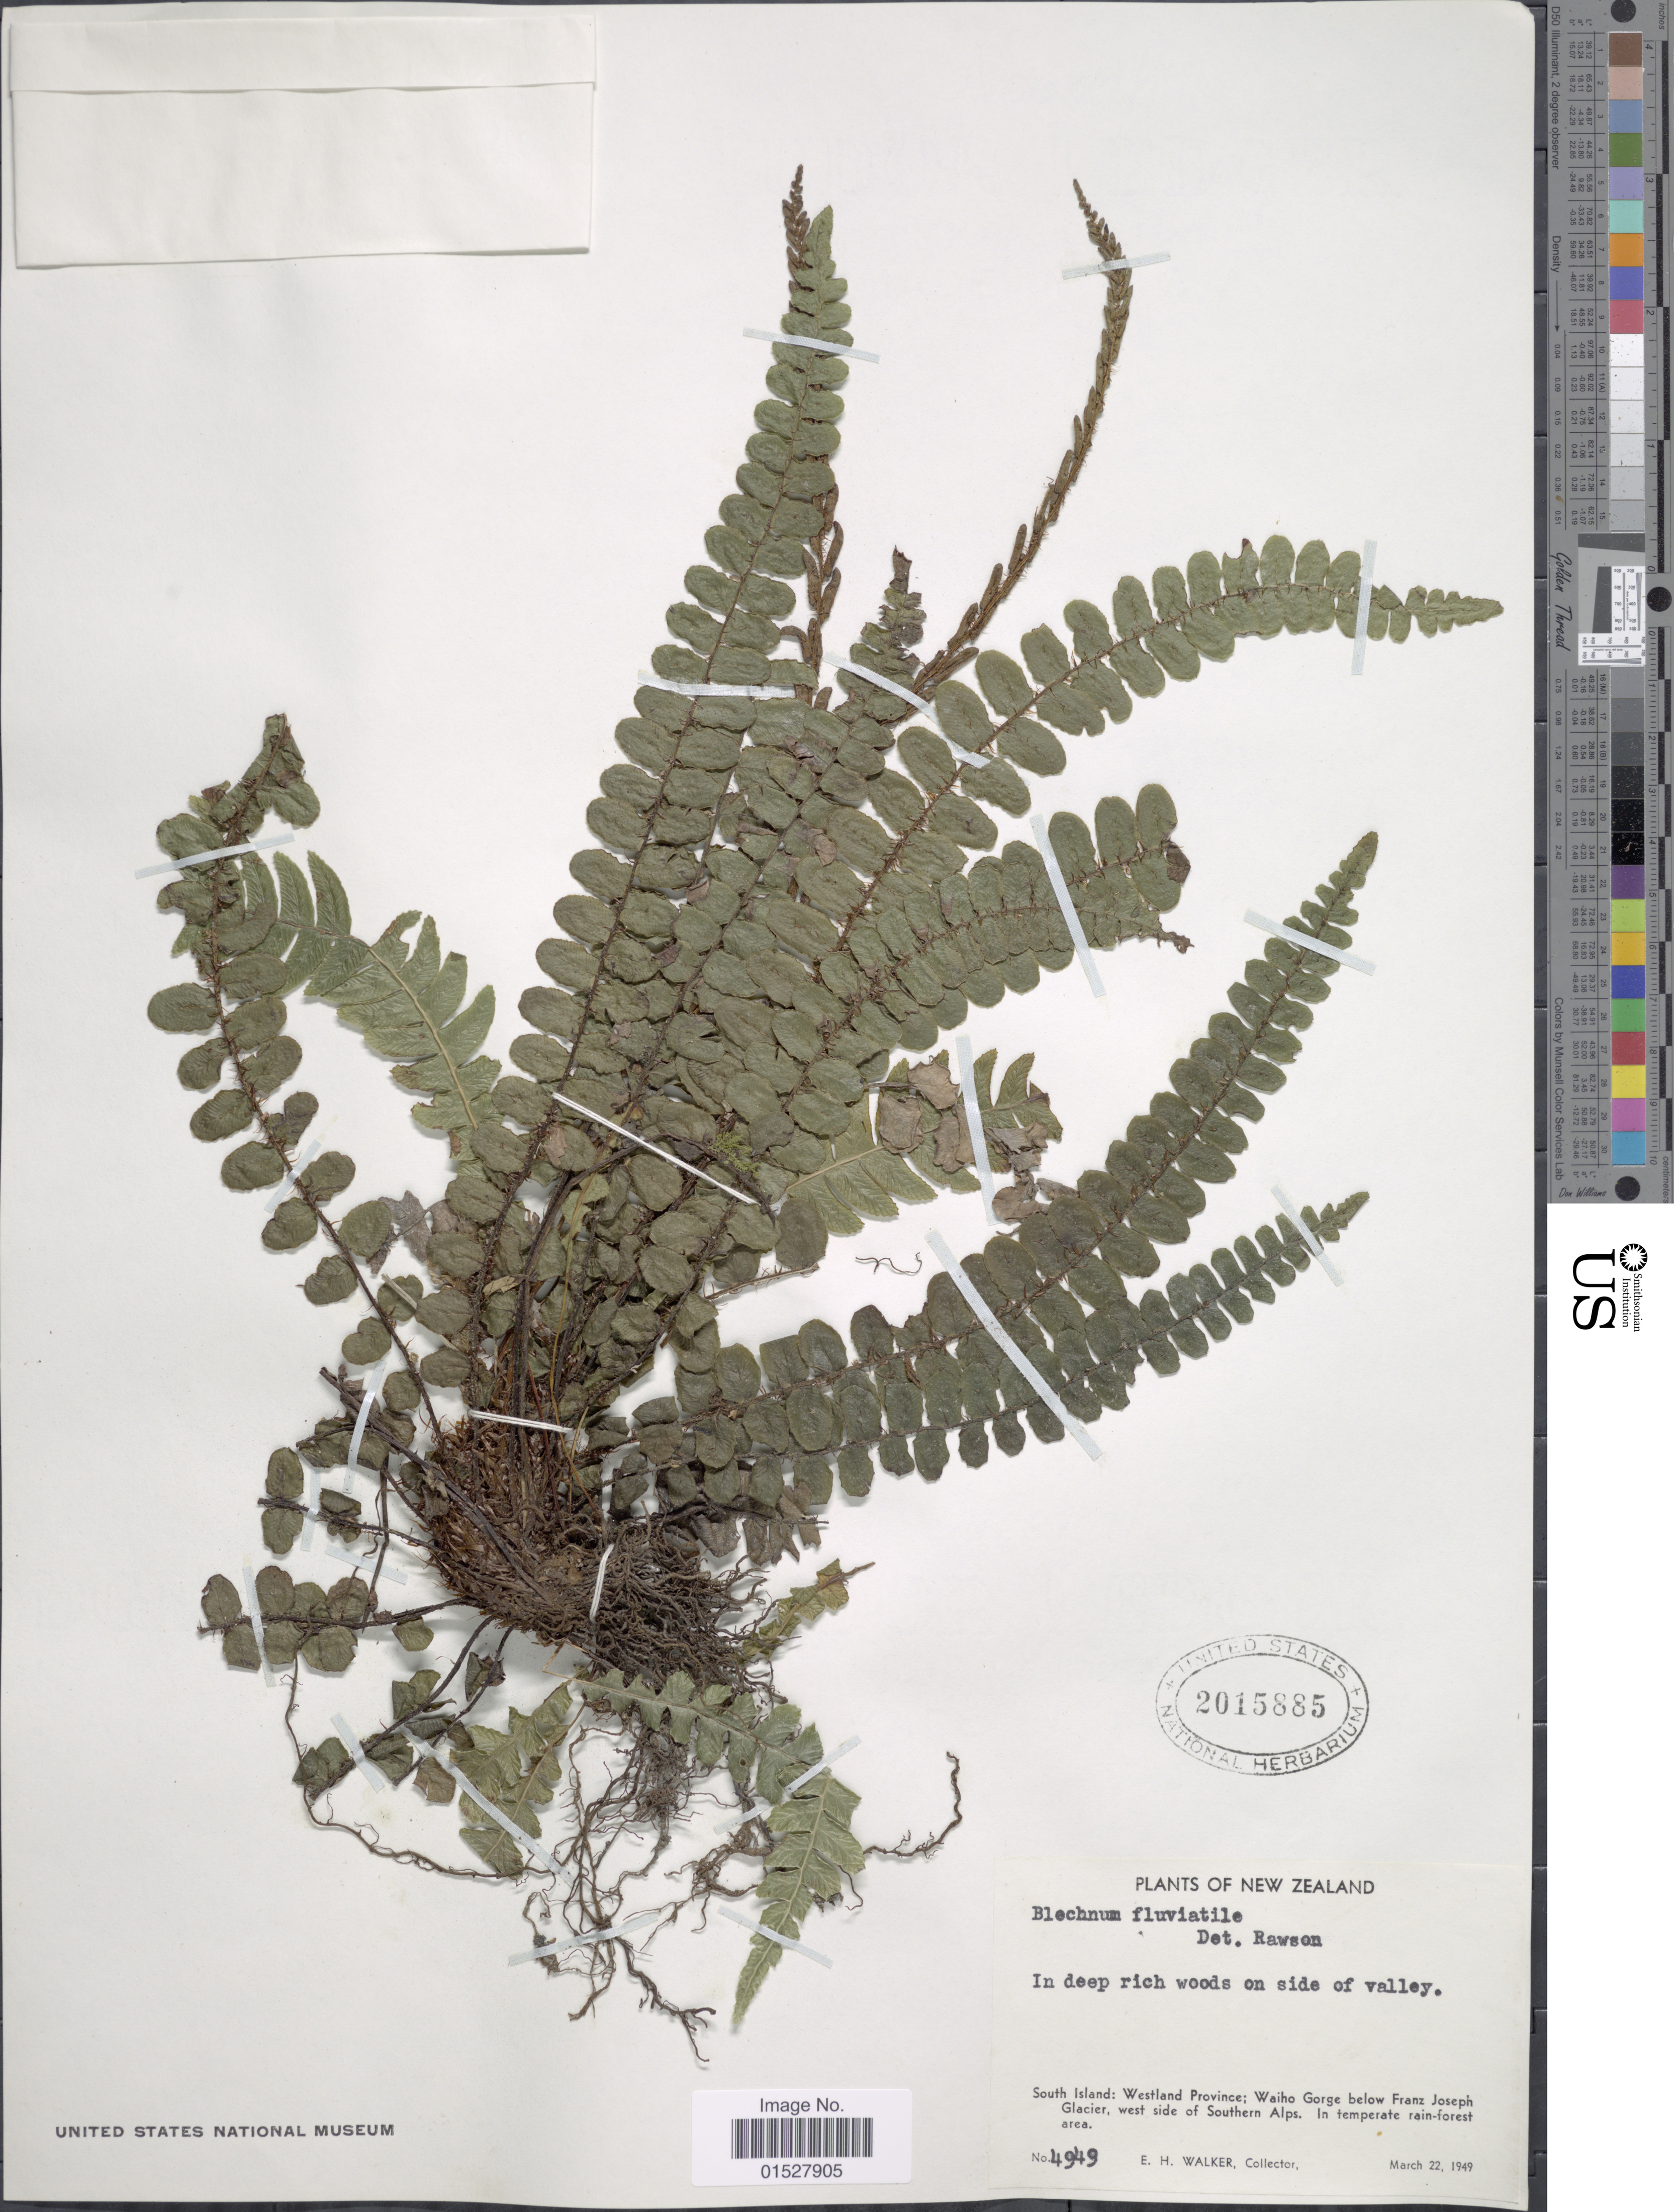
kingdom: Plantae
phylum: Tracheophyta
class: Polypodiopsida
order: Polypodiales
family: Blechnaceae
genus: Blechnum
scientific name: Blechnum fluviatile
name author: (R. Br.) E.J. Lowe ex Salomon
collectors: E. H. Walker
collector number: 4949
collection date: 1949-03-22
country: New Zealand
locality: South Island: Westland Province: Waiho Gorge below Franz Joseph Glacier, west side of Southern Alps.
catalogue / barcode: US 2015885